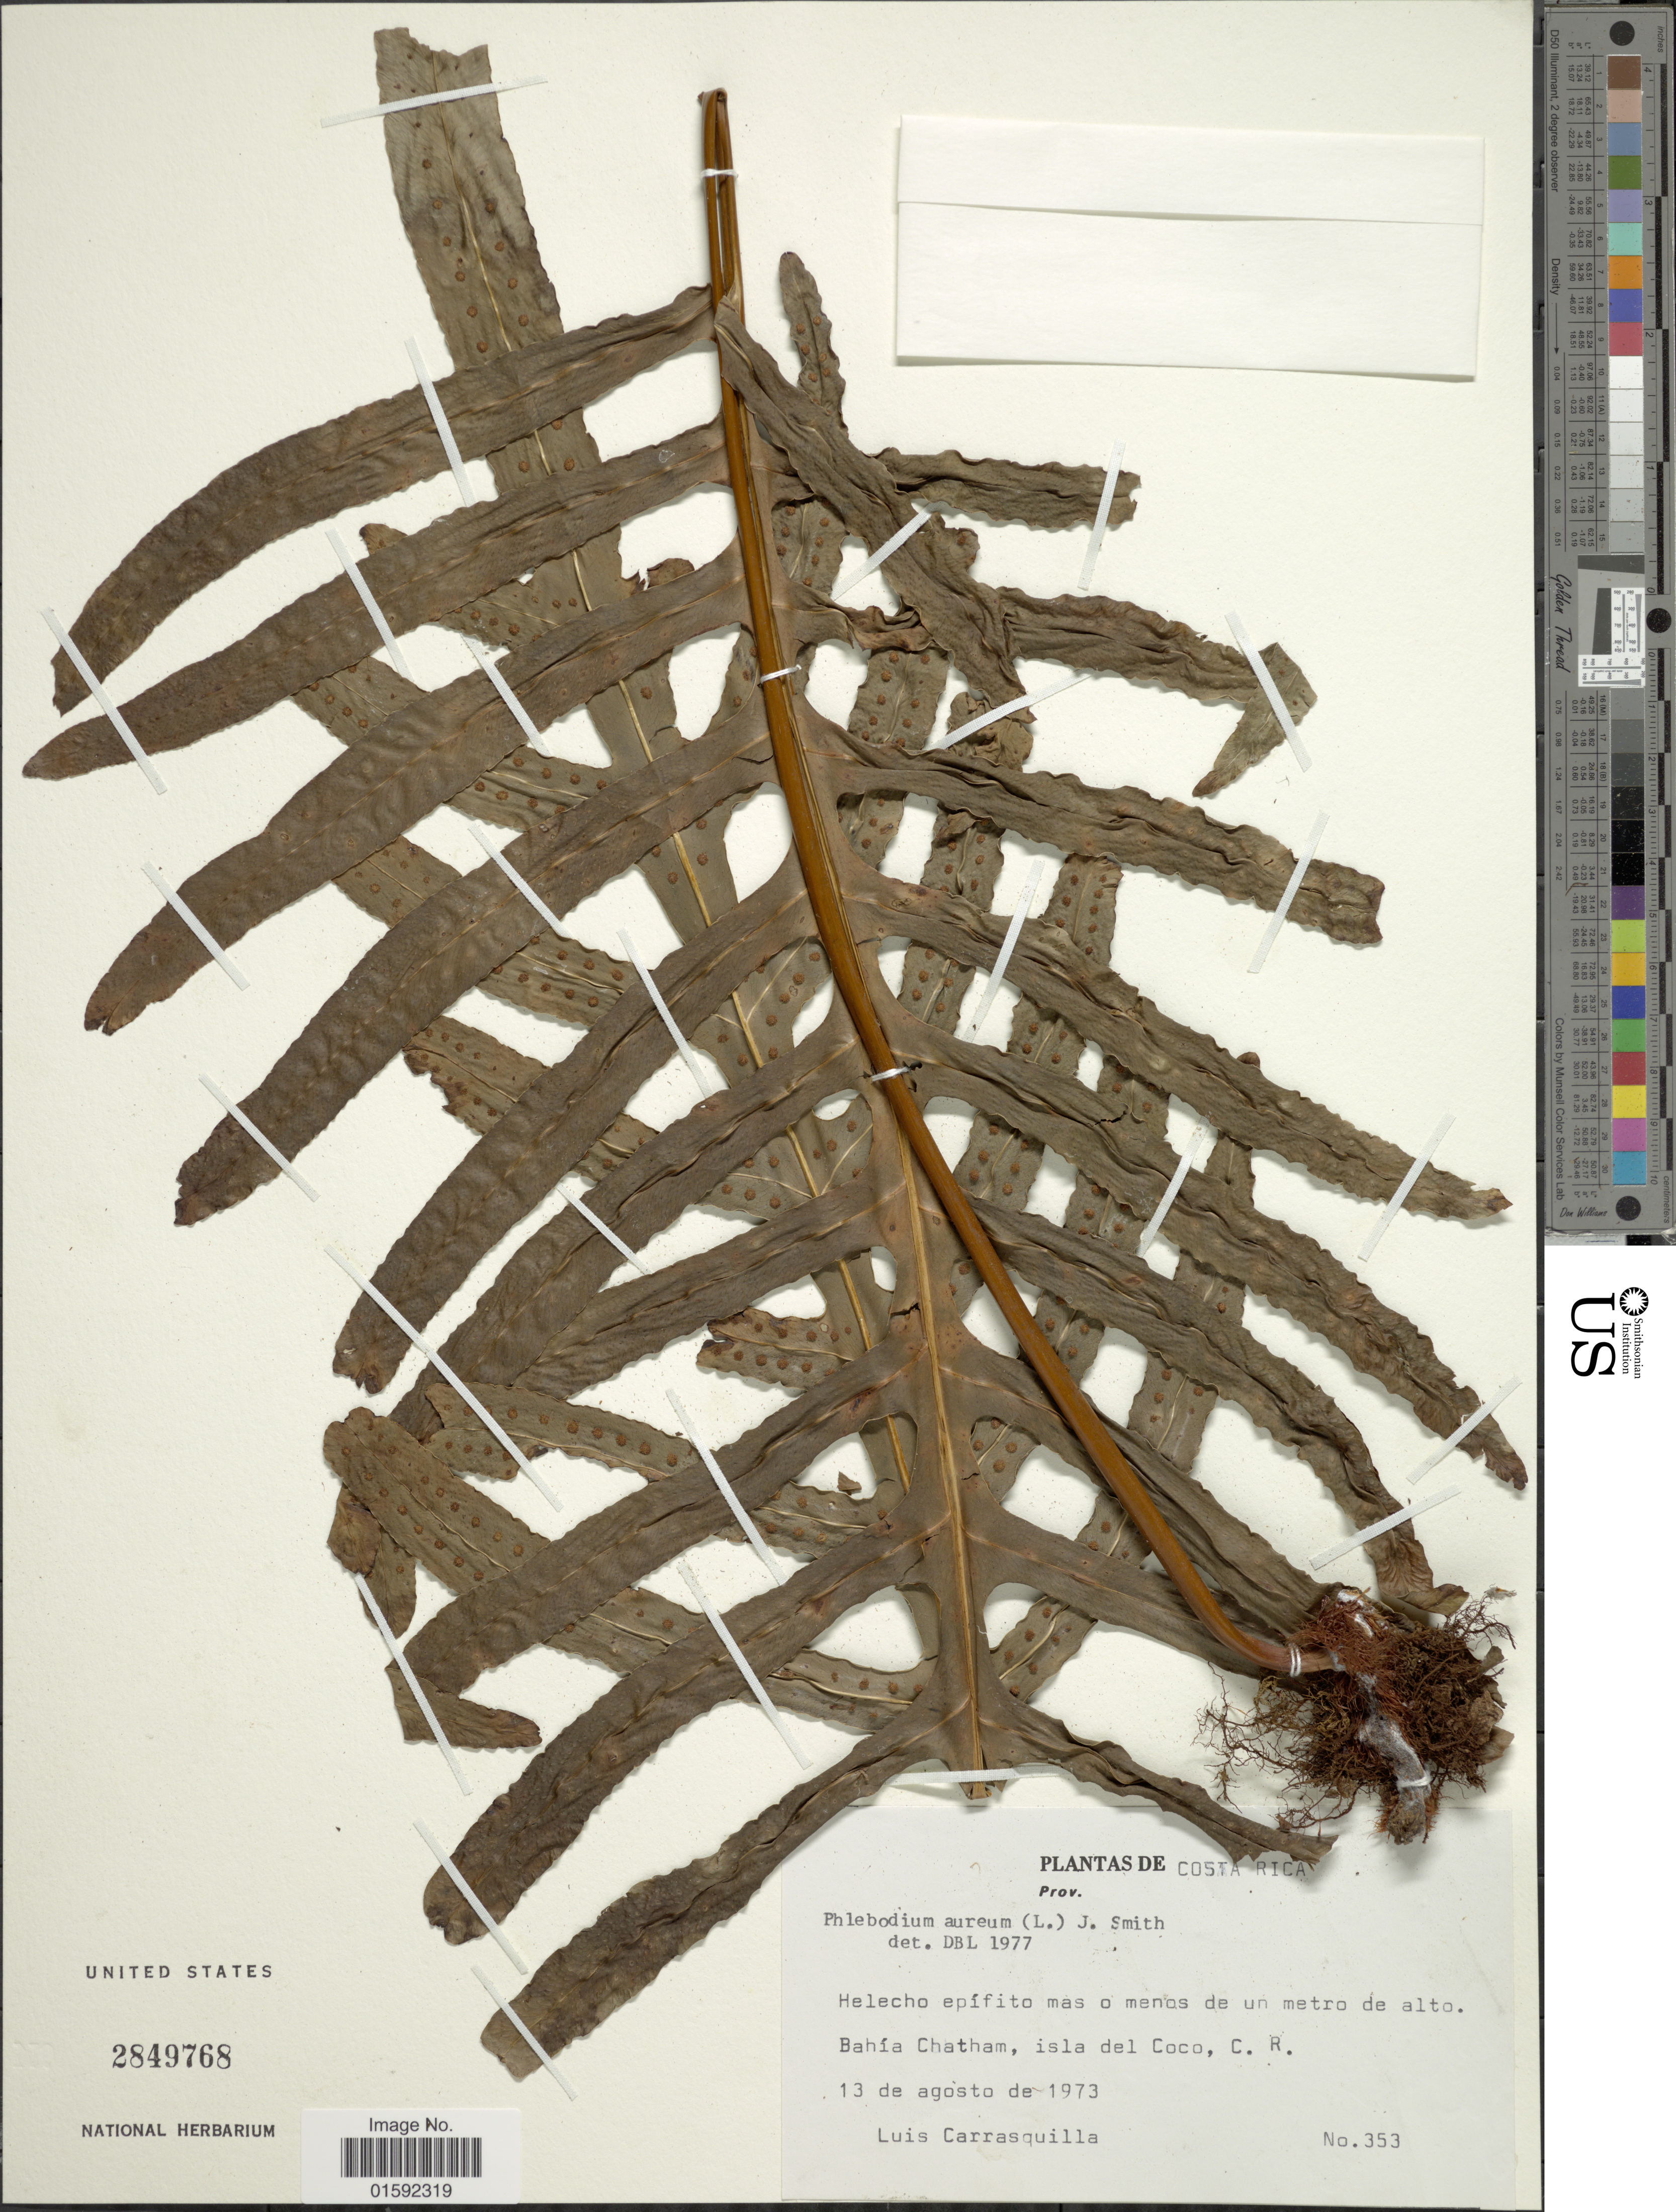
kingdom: Plantae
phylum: Tracheophyta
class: Polypodiopsida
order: Polypodiales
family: Polypodiaceae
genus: Phlebodium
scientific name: Phlebodium pseudoaureum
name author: (Cav.) Lellinger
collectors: L. Carrasquilla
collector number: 353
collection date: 1973-08-13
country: Costa Rica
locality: Costa Rica, Bahía Chatham, isla del Coco, C.R.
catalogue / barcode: US 2849768